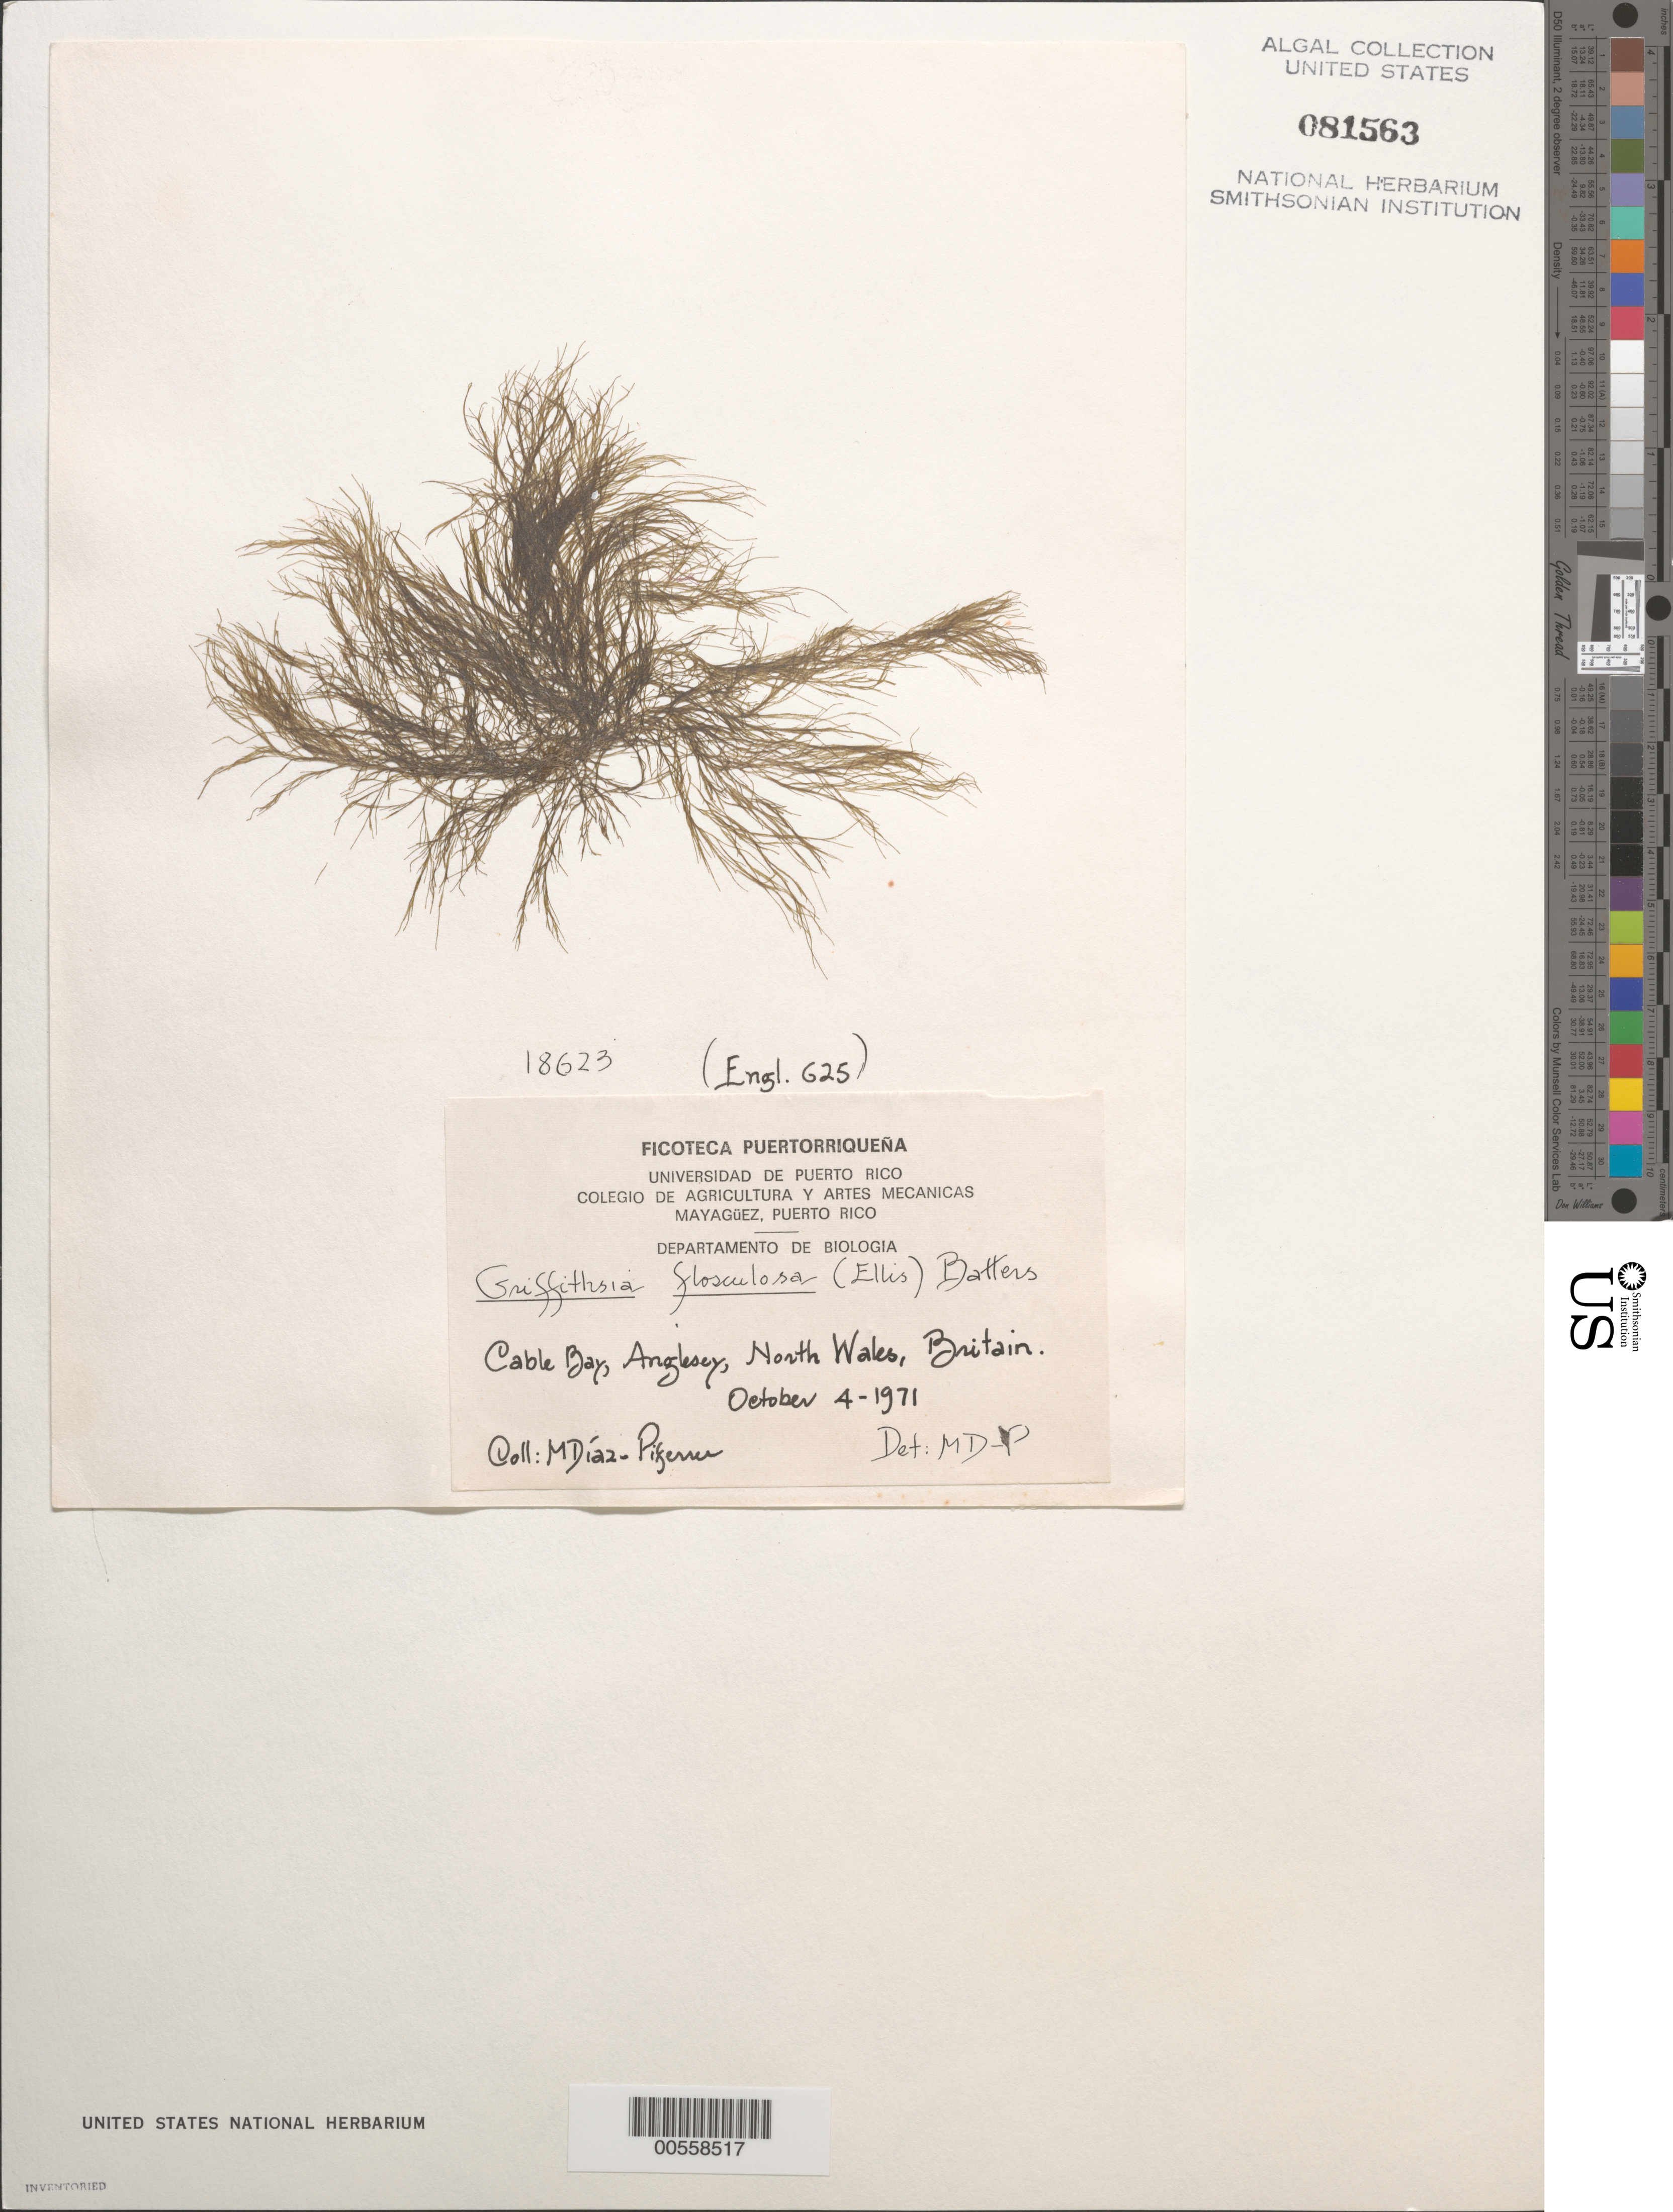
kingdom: Plantae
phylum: Rhodophyta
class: Florideophyceae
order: Ceramiales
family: Wrangeliaceae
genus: Halurus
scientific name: Halurus flosculosus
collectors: M. Diaz-Piferrer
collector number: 18623 & ENGL. 625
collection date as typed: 04 Oct 1971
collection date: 1971-10-04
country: United Kingdom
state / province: Wales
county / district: Gwynedd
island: Anglesey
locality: Cable Bay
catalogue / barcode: US 81563